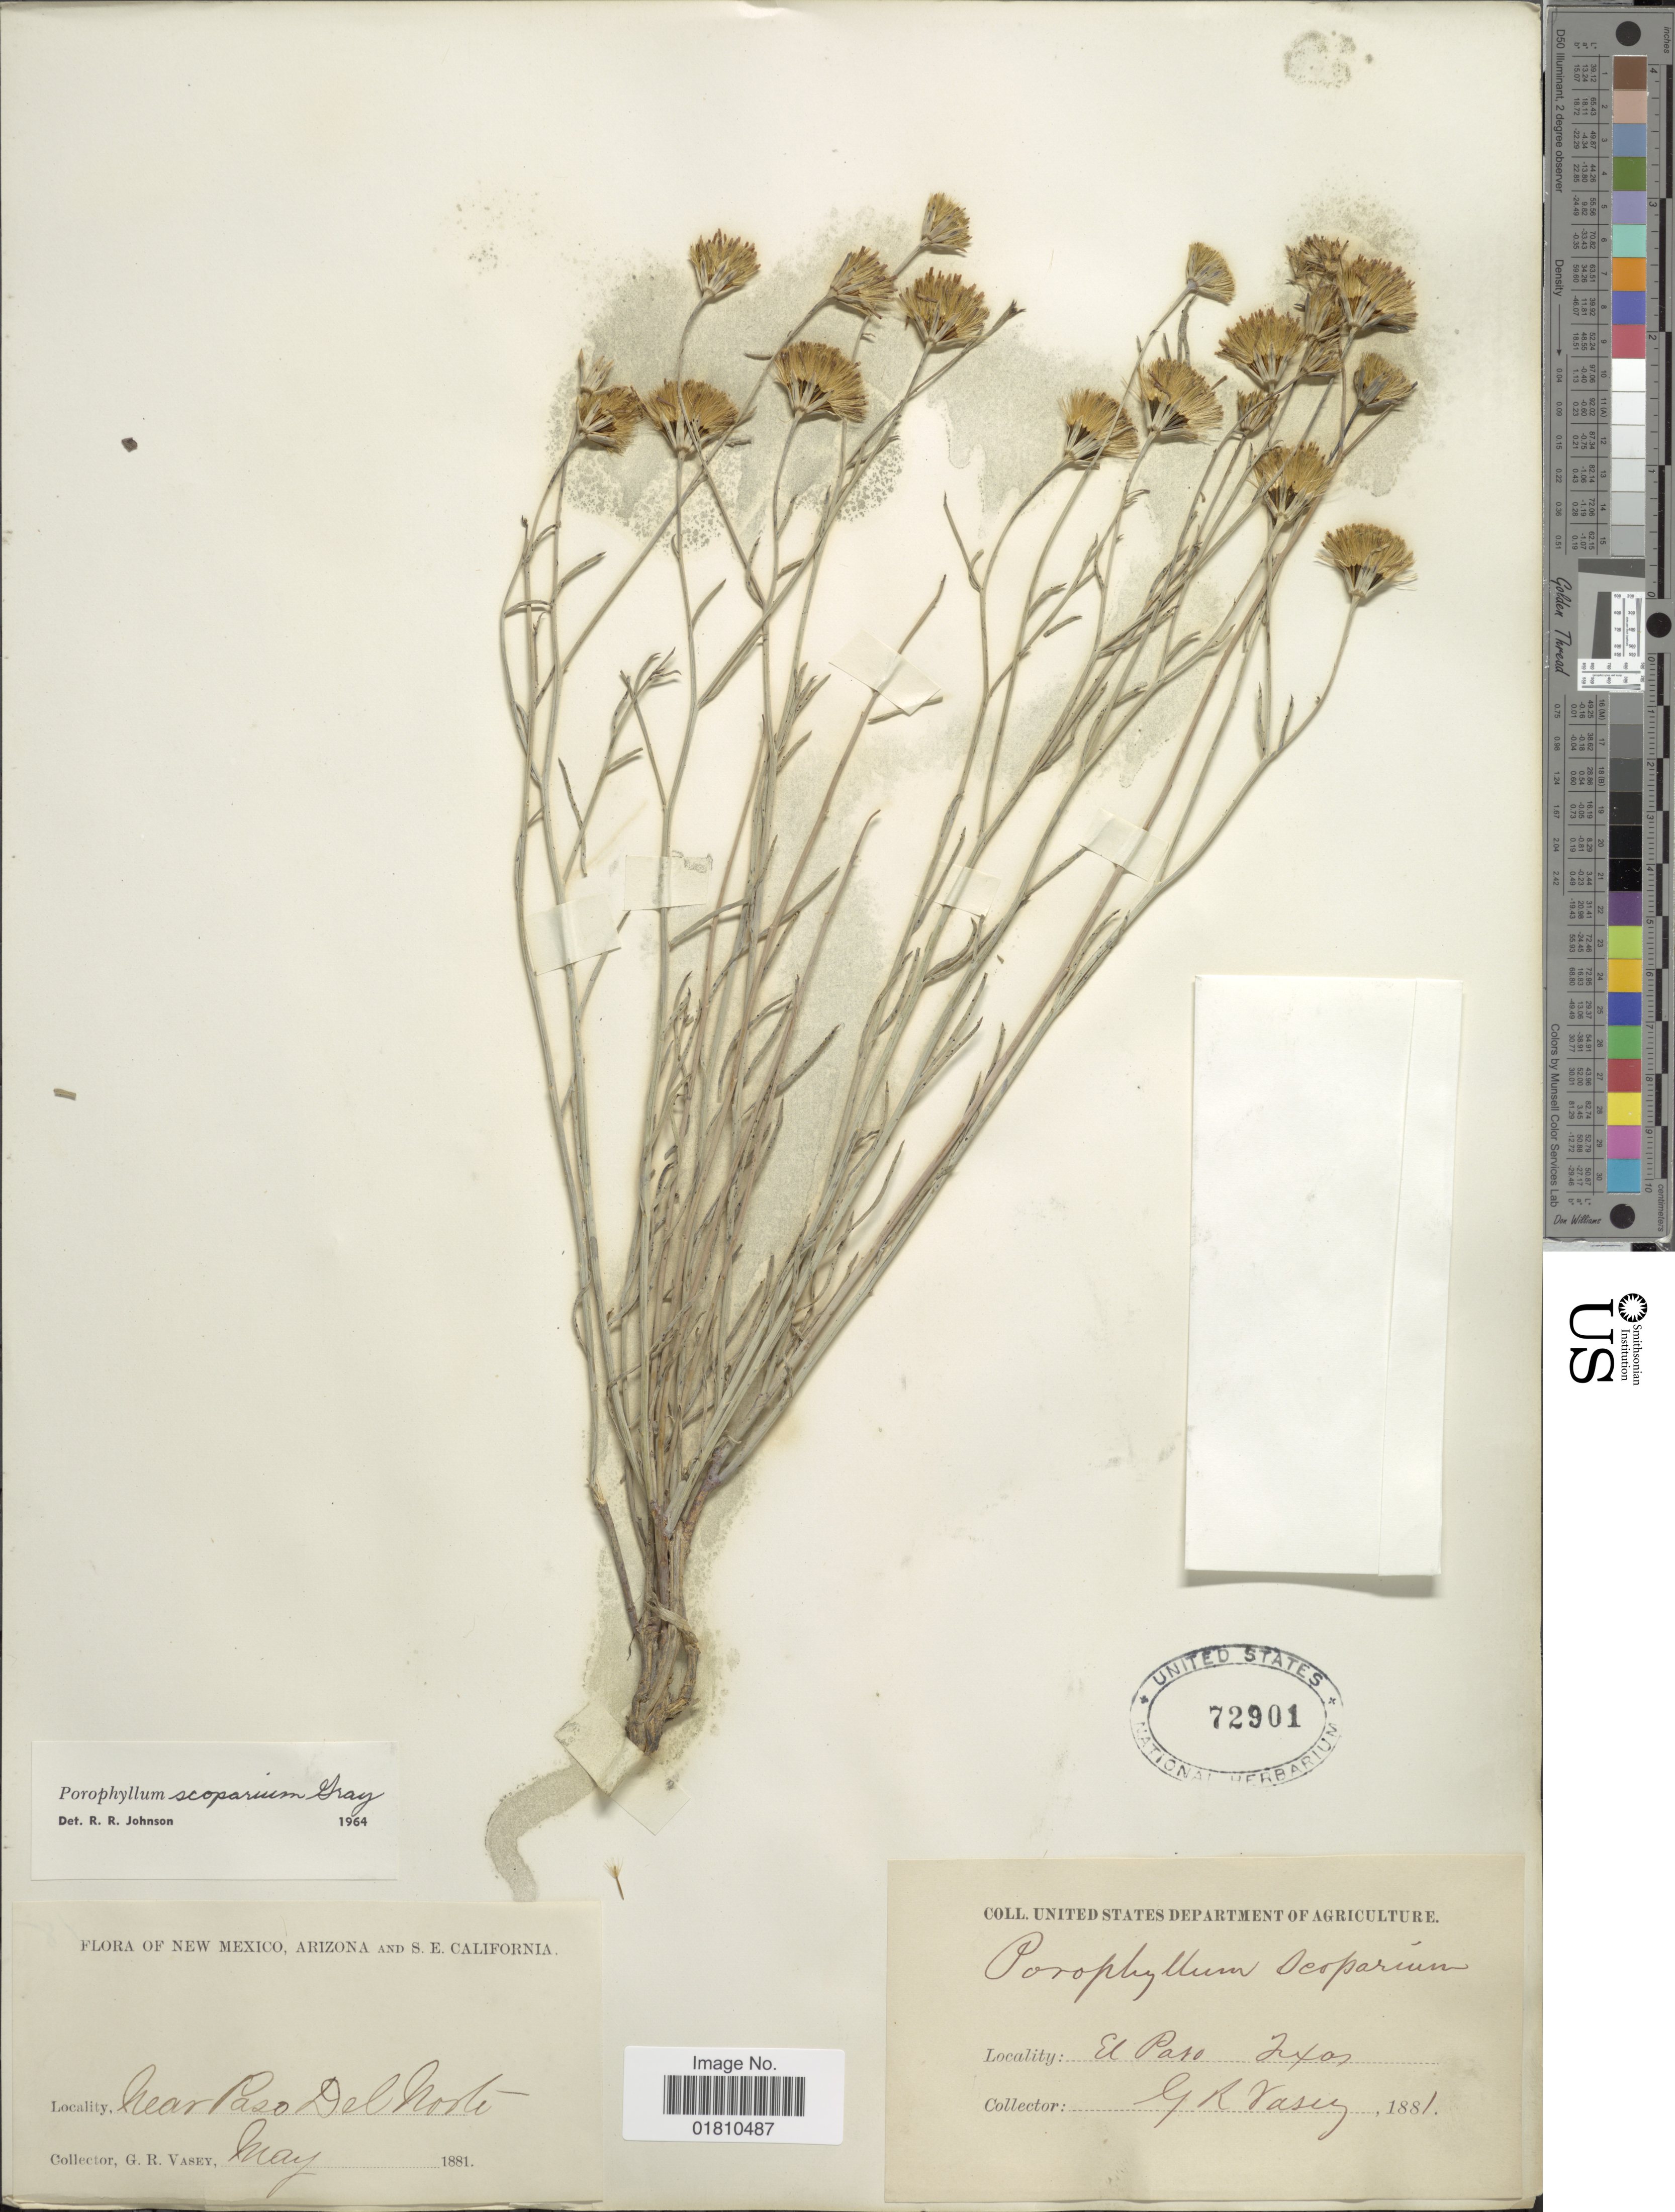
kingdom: Plantae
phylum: Tracheophyta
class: Magnoliopsida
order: Asterales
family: Asteraceae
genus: Porophyllum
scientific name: Porophyllum scoparium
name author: A. Gray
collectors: G. R. Vasey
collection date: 1881-05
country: United States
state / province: Texas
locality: Near Paso Del Norte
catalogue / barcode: US 72901